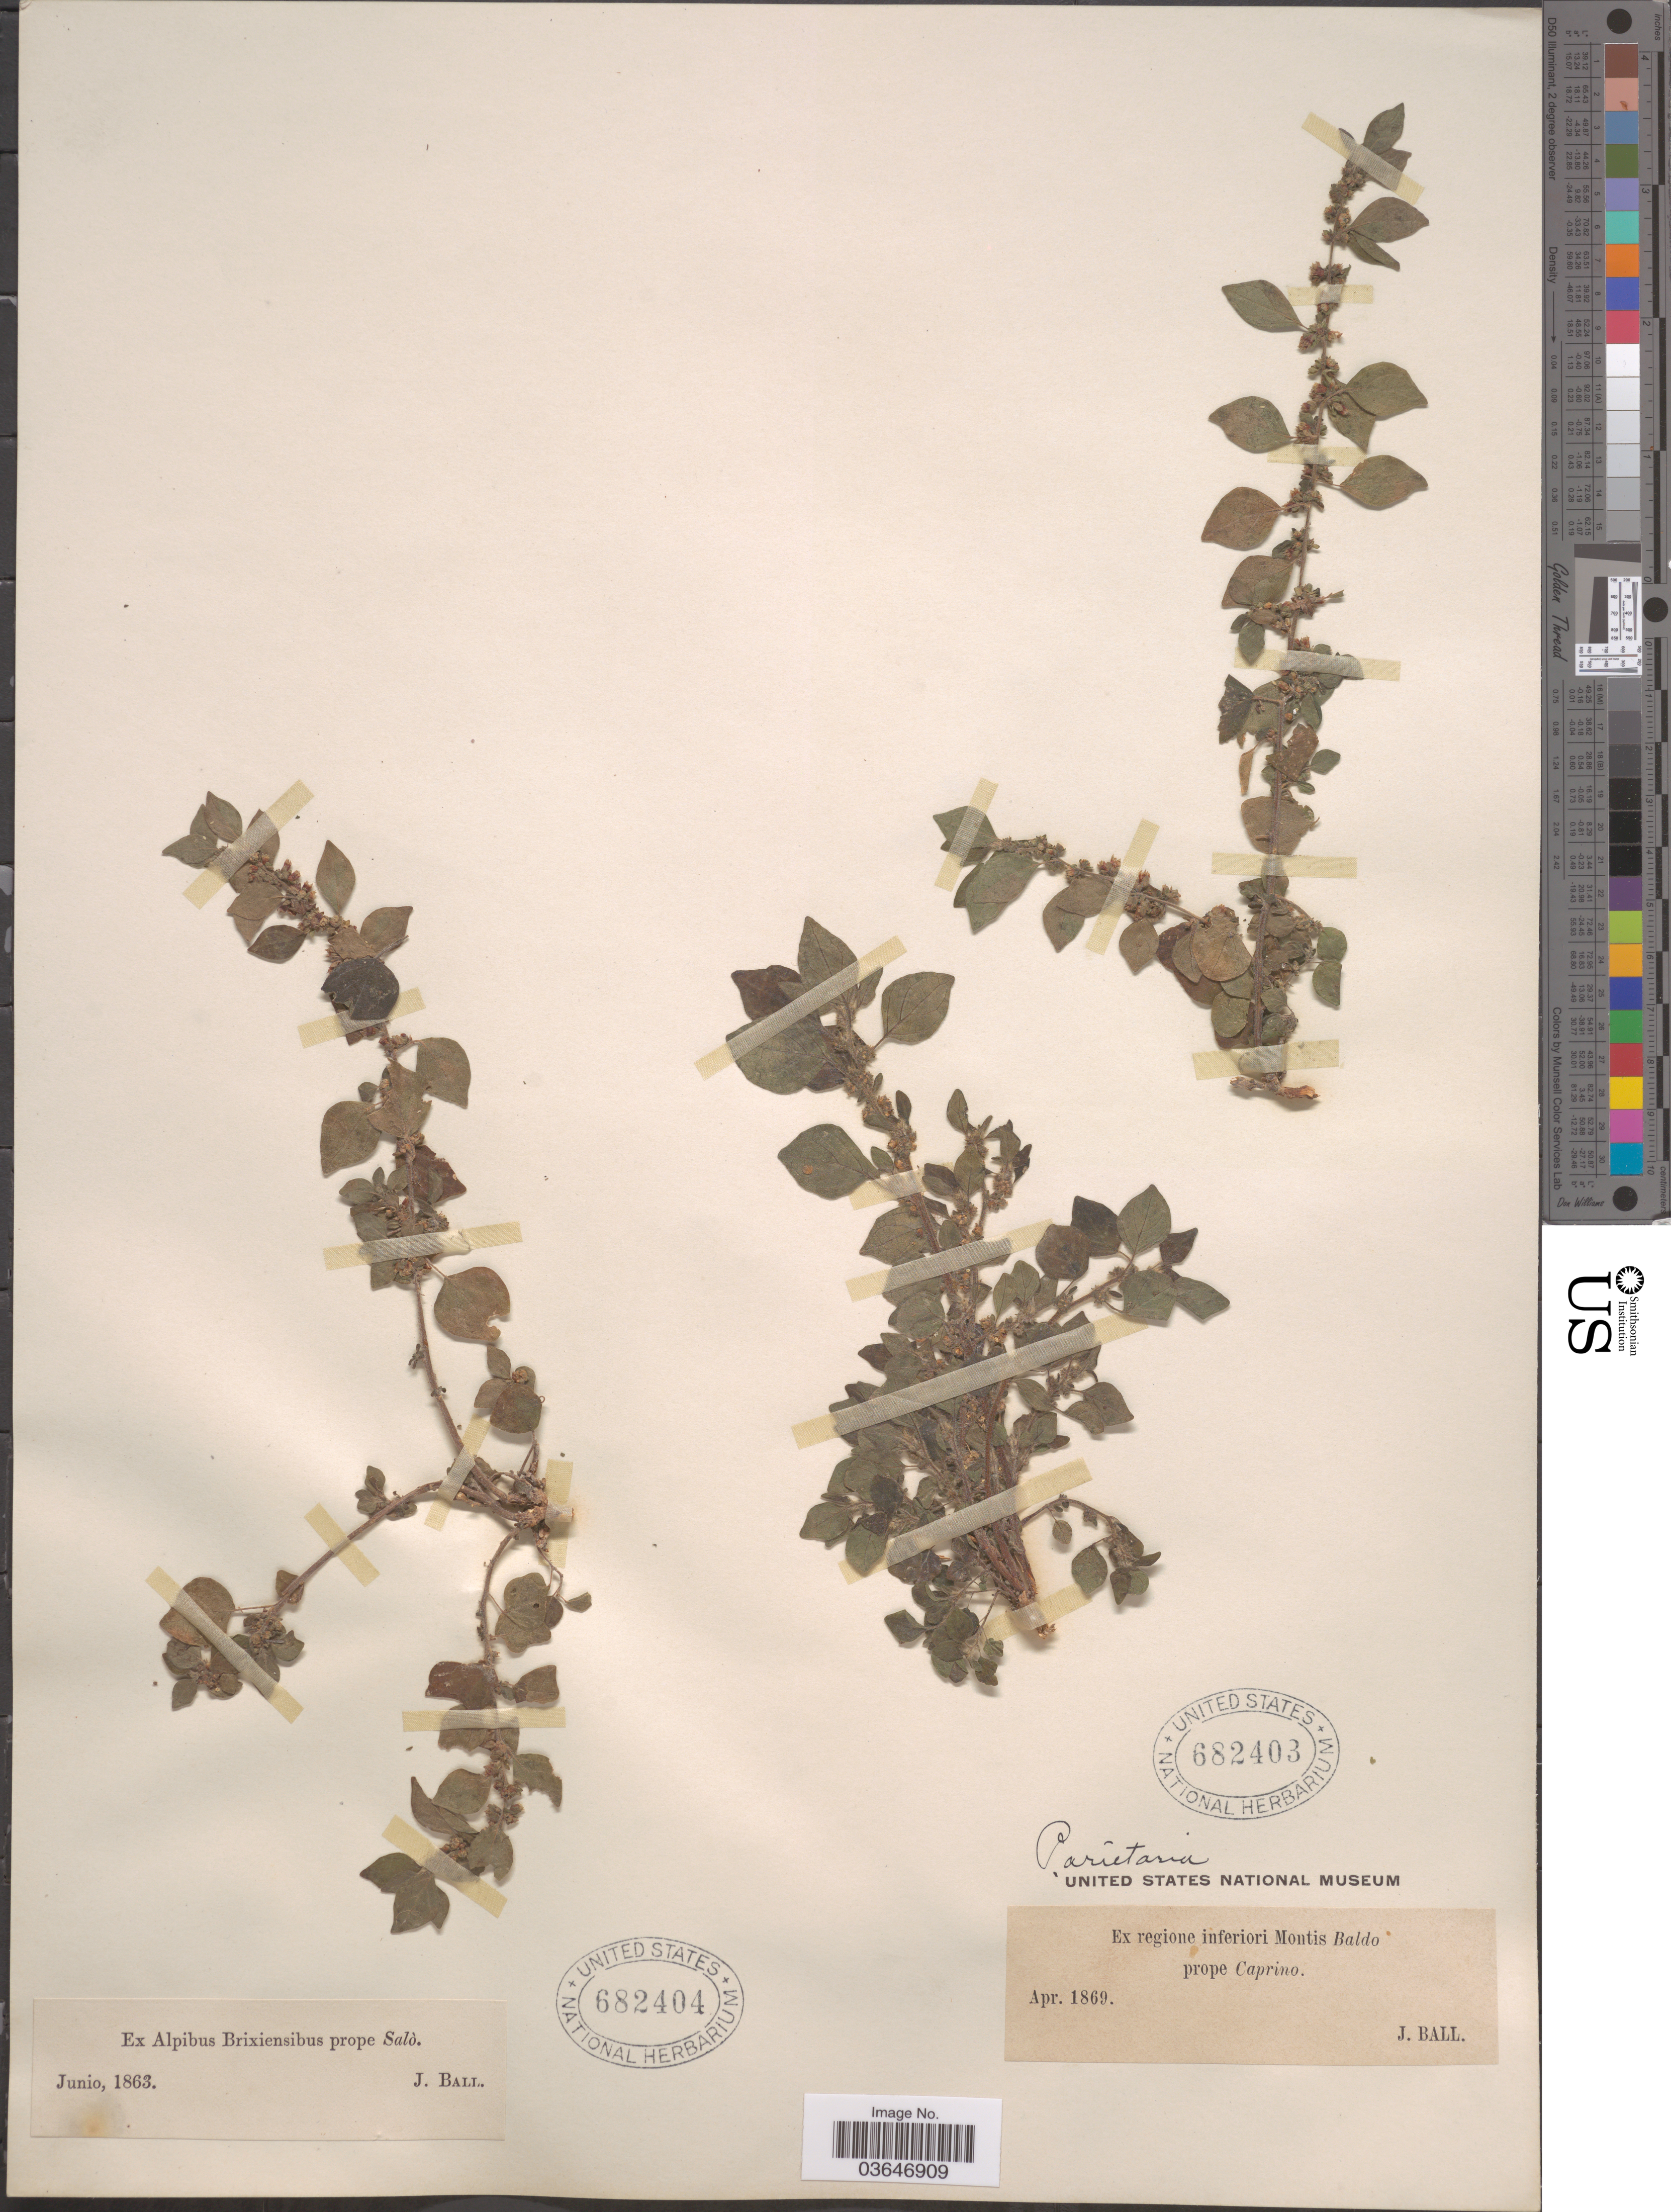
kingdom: Plantae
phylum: Tracheophyta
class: Magnoliopsida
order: Rosales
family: Urticaceae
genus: Parietaria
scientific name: Parietaria sp.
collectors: J. Ball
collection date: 1869-04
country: Italy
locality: Ex regione inferiori Montis Baldo prope Caprino.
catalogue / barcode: US 682403-2